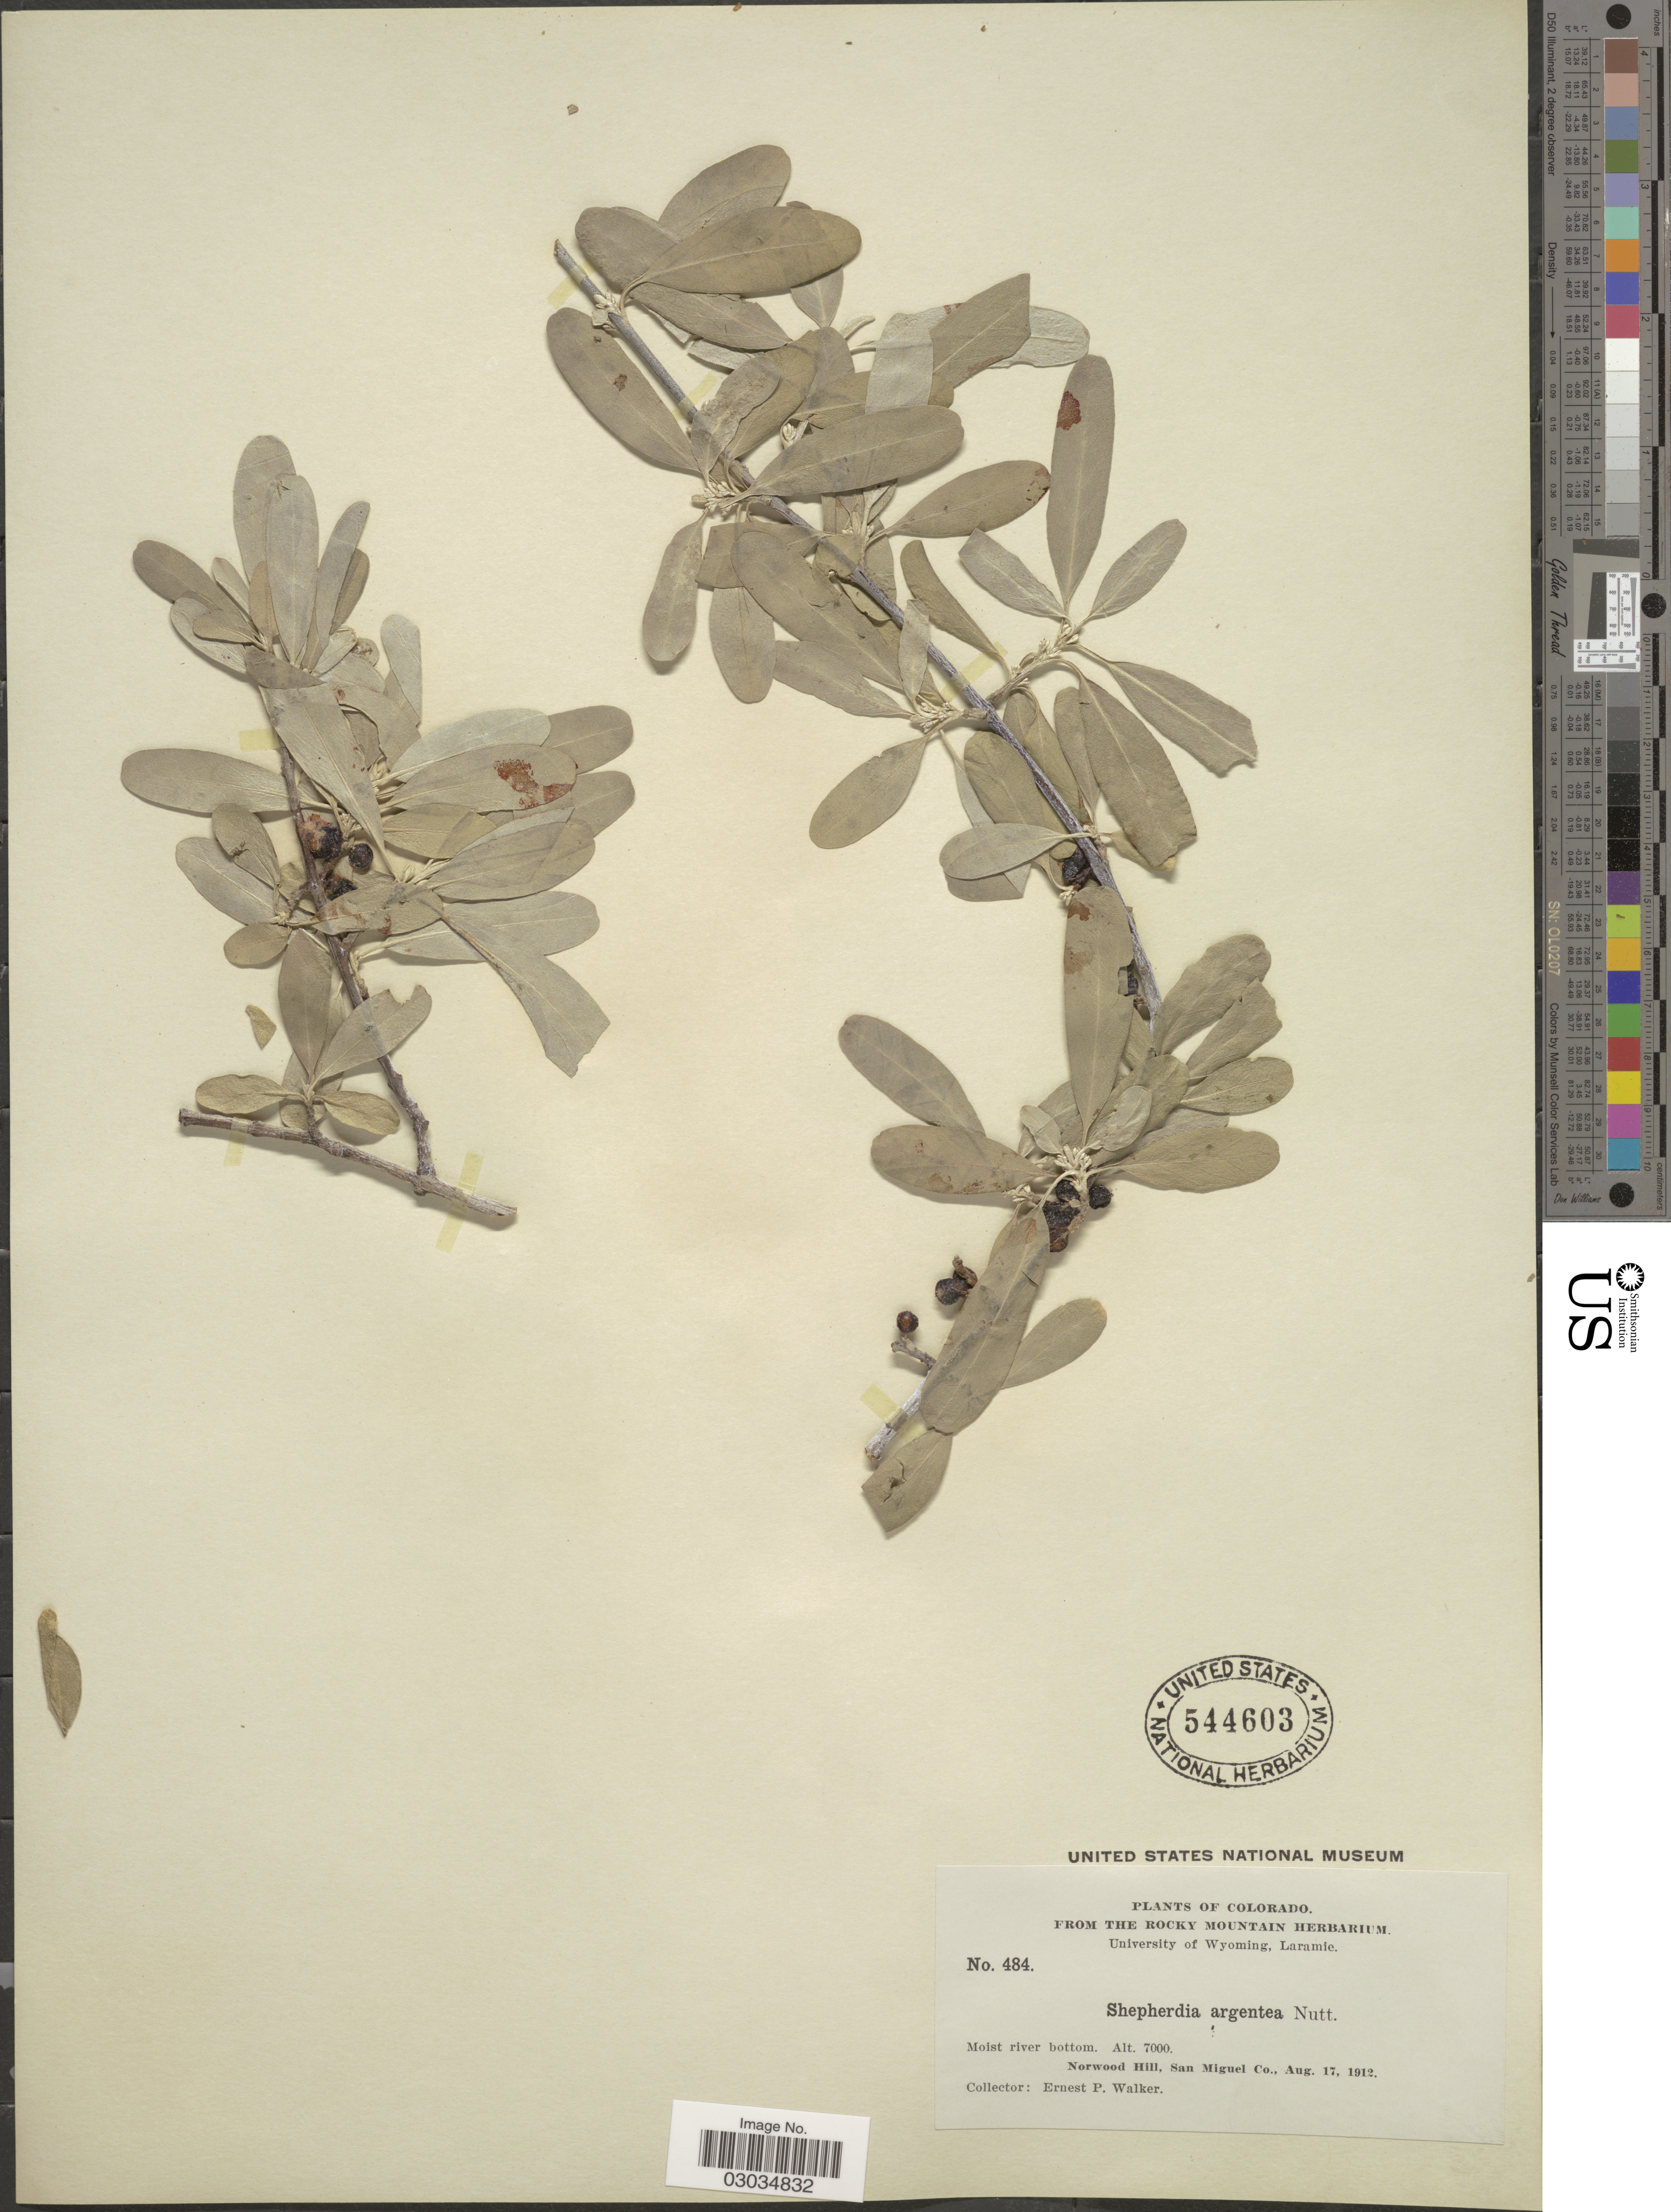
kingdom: Plantae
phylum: Tracheophyta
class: Magnoliopsida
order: Rosales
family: Elaeagnaceae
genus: Shepherdia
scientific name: Shepherdia argentea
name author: (Pursh) Nutt.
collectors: E. P. Walker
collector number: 484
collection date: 1912-08-17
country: United States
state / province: Colorado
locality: Norwood Hill, San Miguel Co.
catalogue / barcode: US 544603